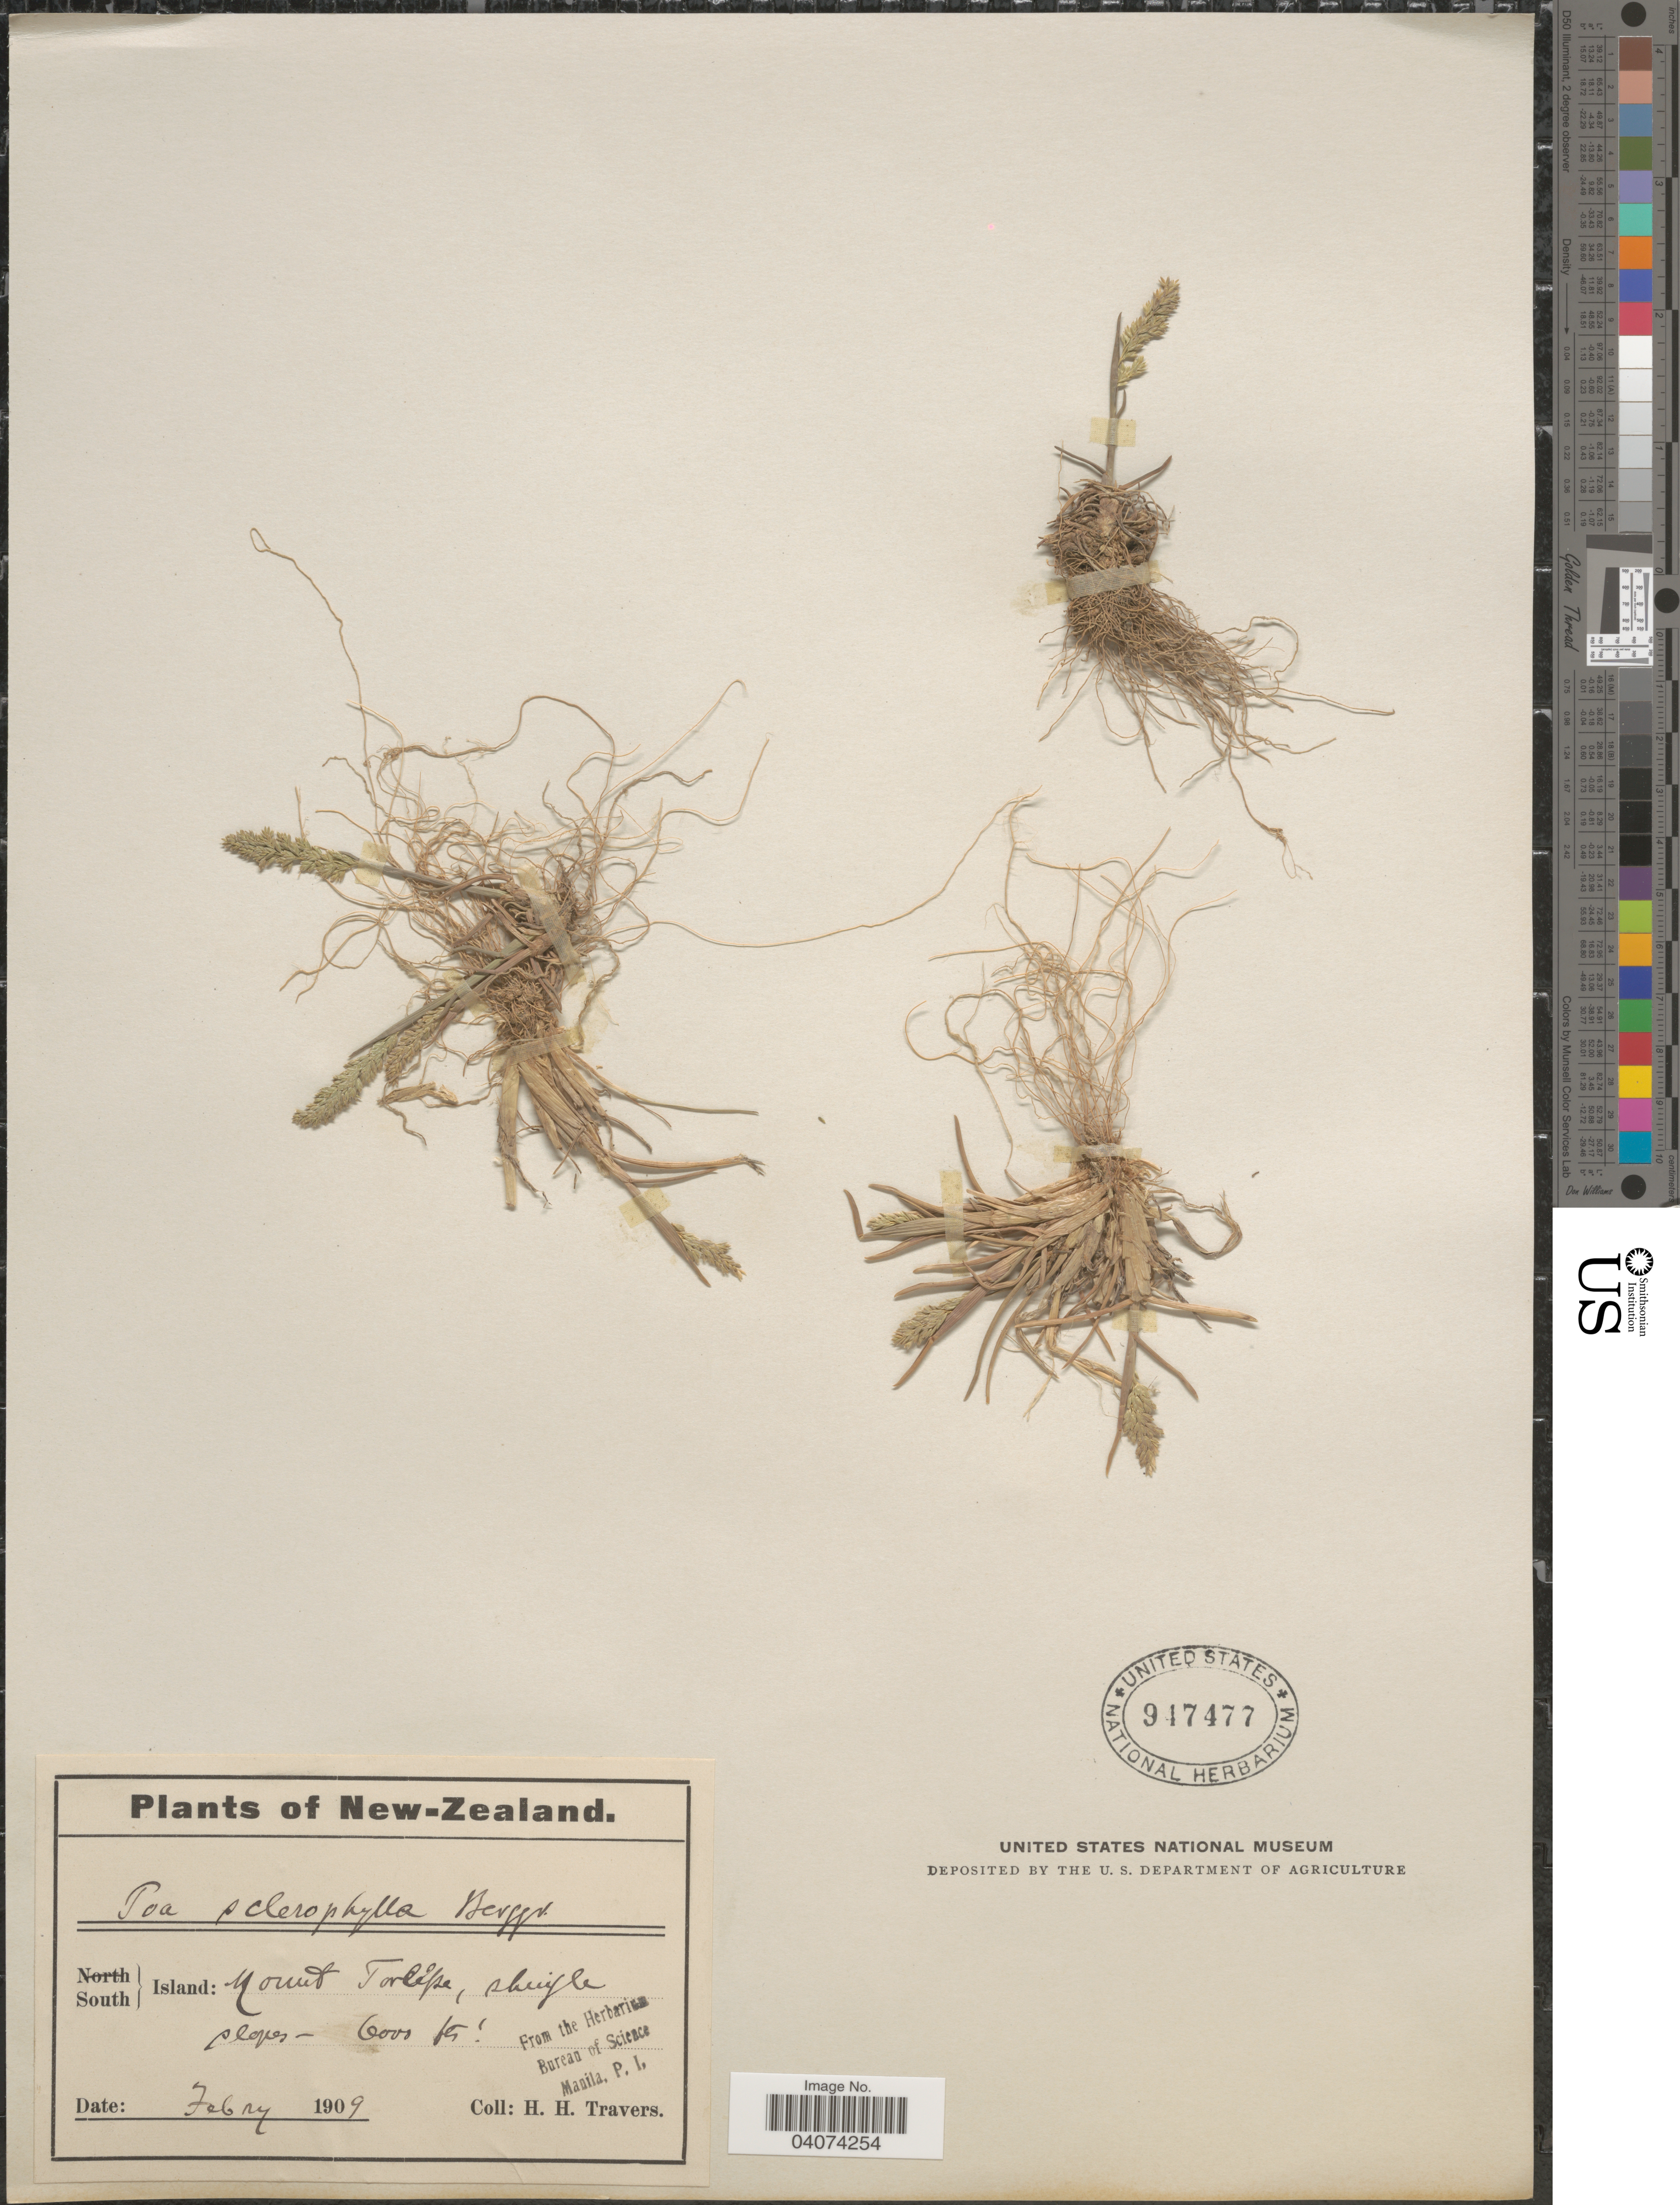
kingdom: Plantae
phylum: Tracheophyta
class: Liliopsida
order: Poales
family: Poaceae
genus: Poa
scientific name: Poa buchananii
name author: Zotov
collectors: H. Travers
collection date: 1909-02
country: New Zealand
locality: South Island: Mount Torlesse.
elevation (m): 1829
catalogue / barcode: US 947477